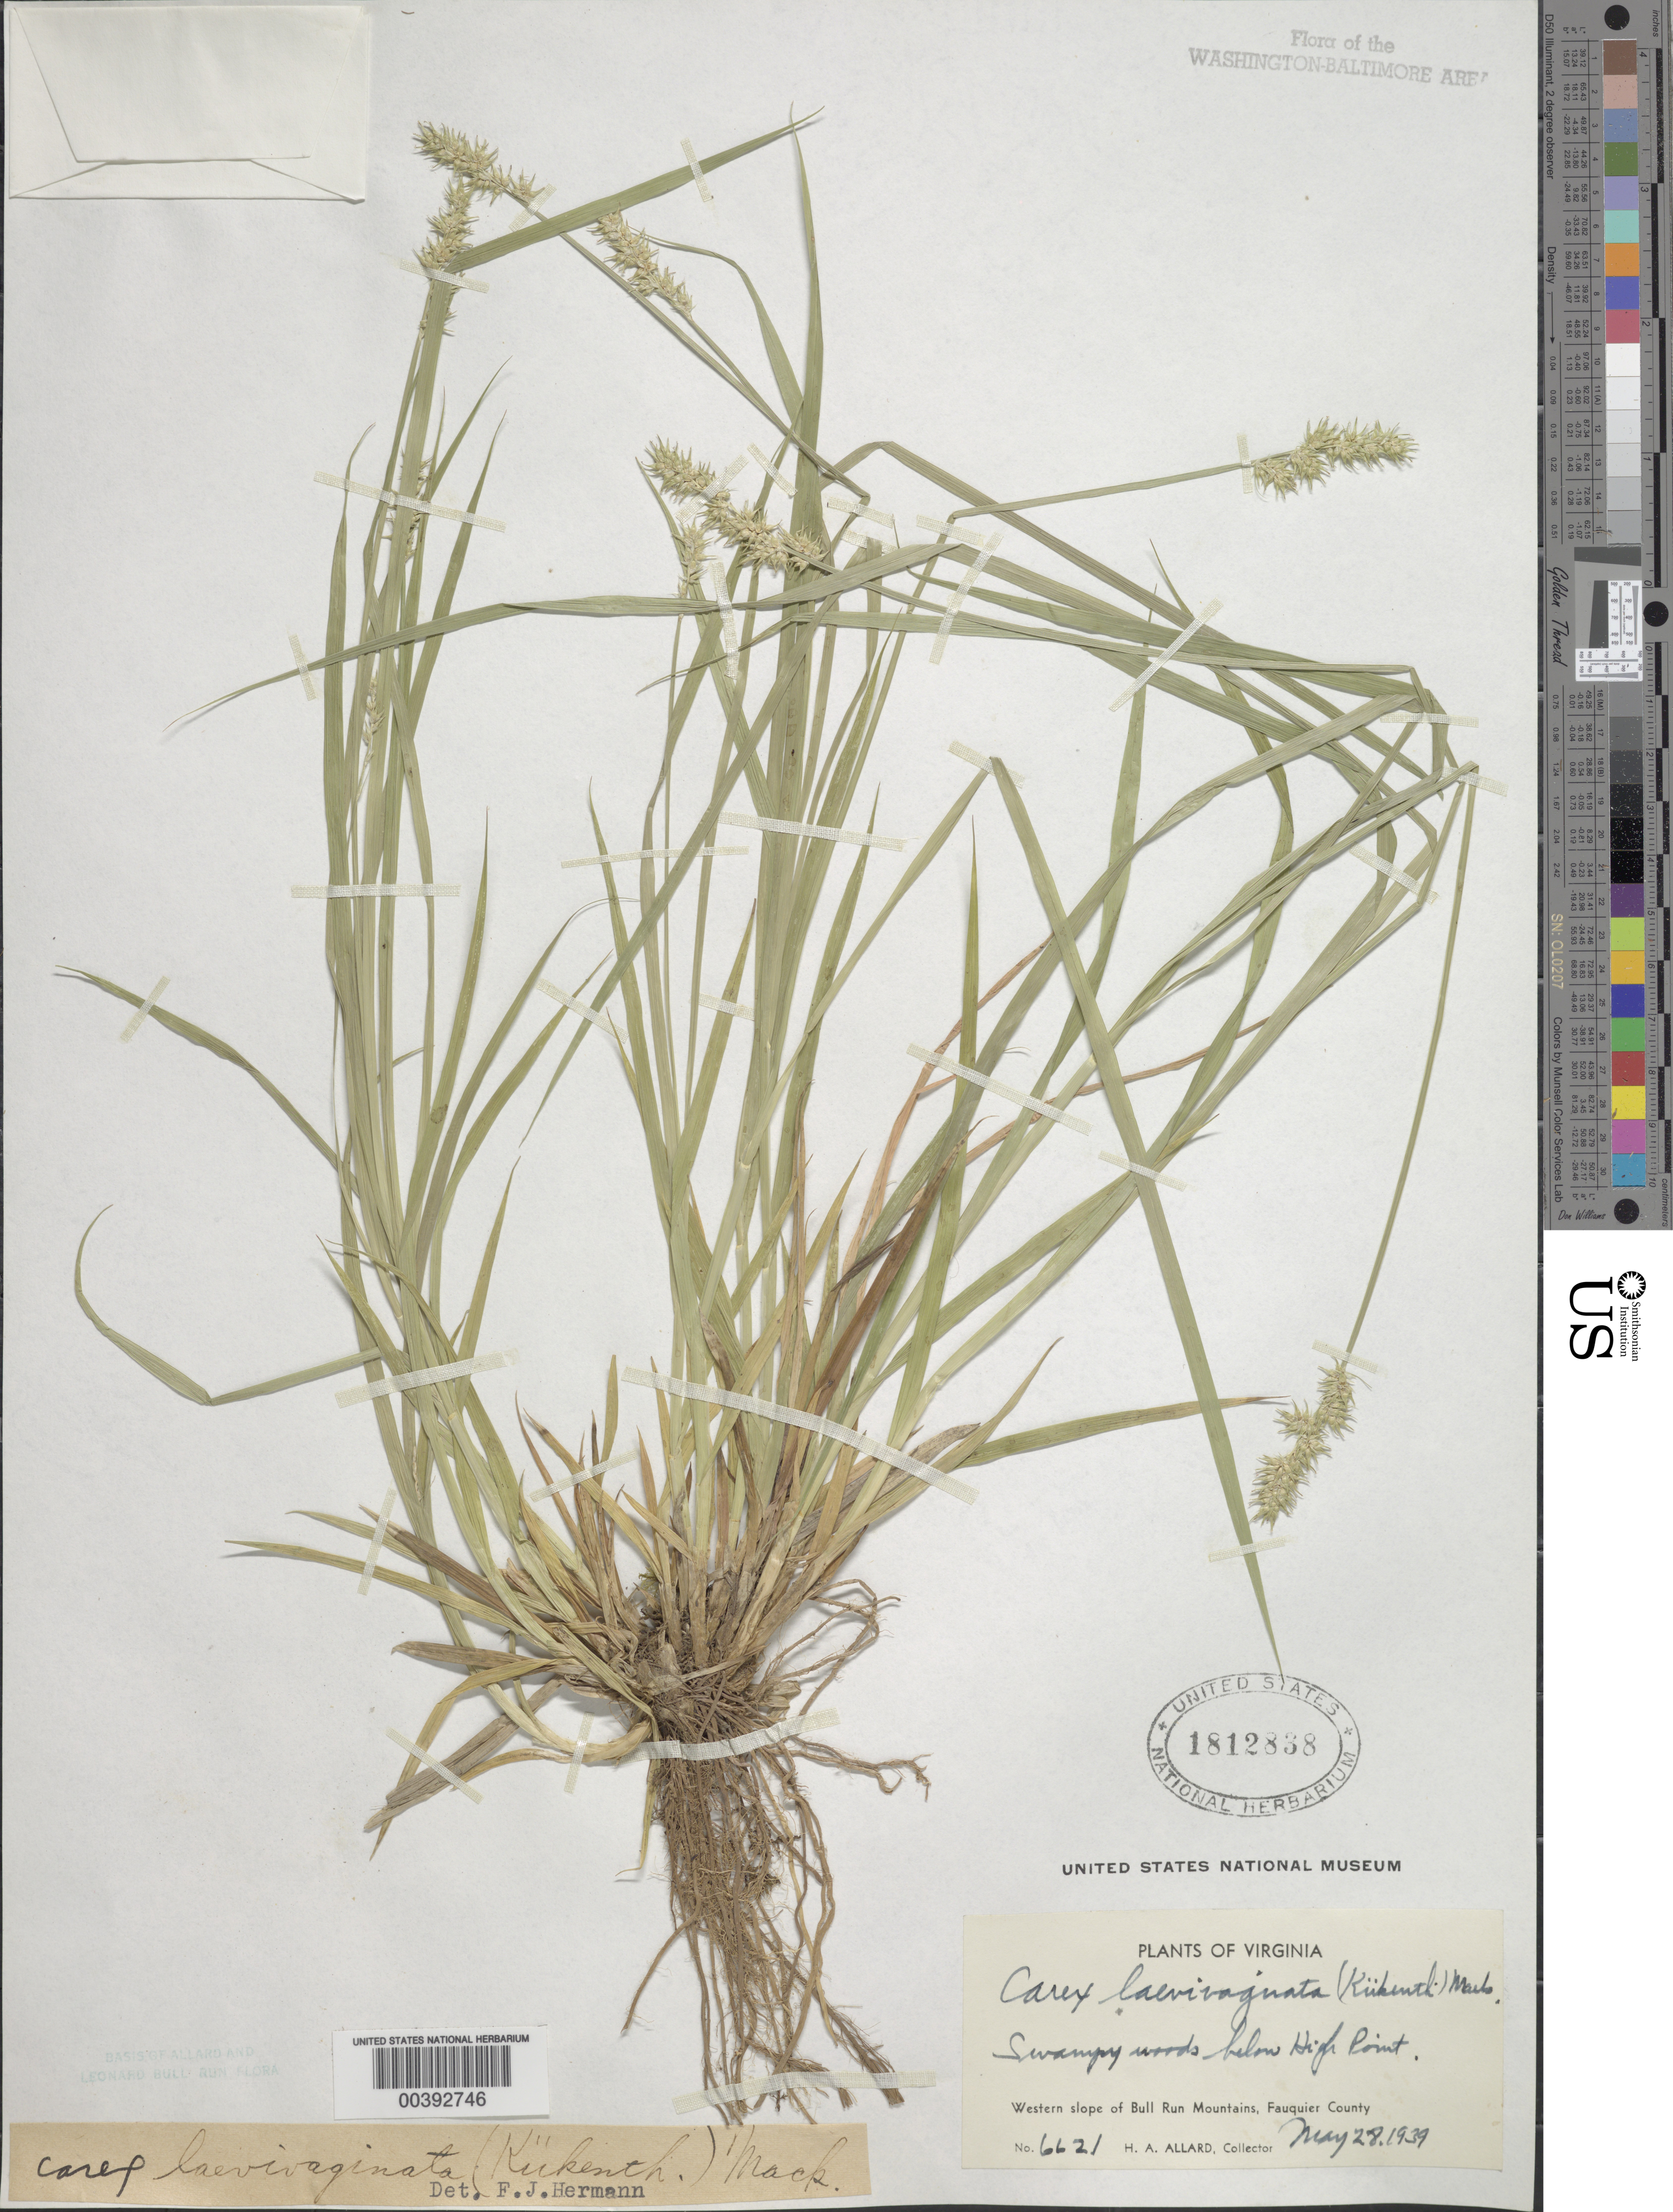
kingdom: Plantae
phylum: Tracheophyta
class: Liliopsida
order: Poales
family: Cyperaceae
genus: Carex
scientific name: Carex laevivaginata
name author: (Kük.) Mack.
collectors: H. A. Allard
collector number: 6621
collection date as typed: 28 May 1939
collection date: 1939-05-28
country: United States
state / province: Virginia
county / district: Fauquier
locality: Below High Point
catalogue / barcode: US 1812838